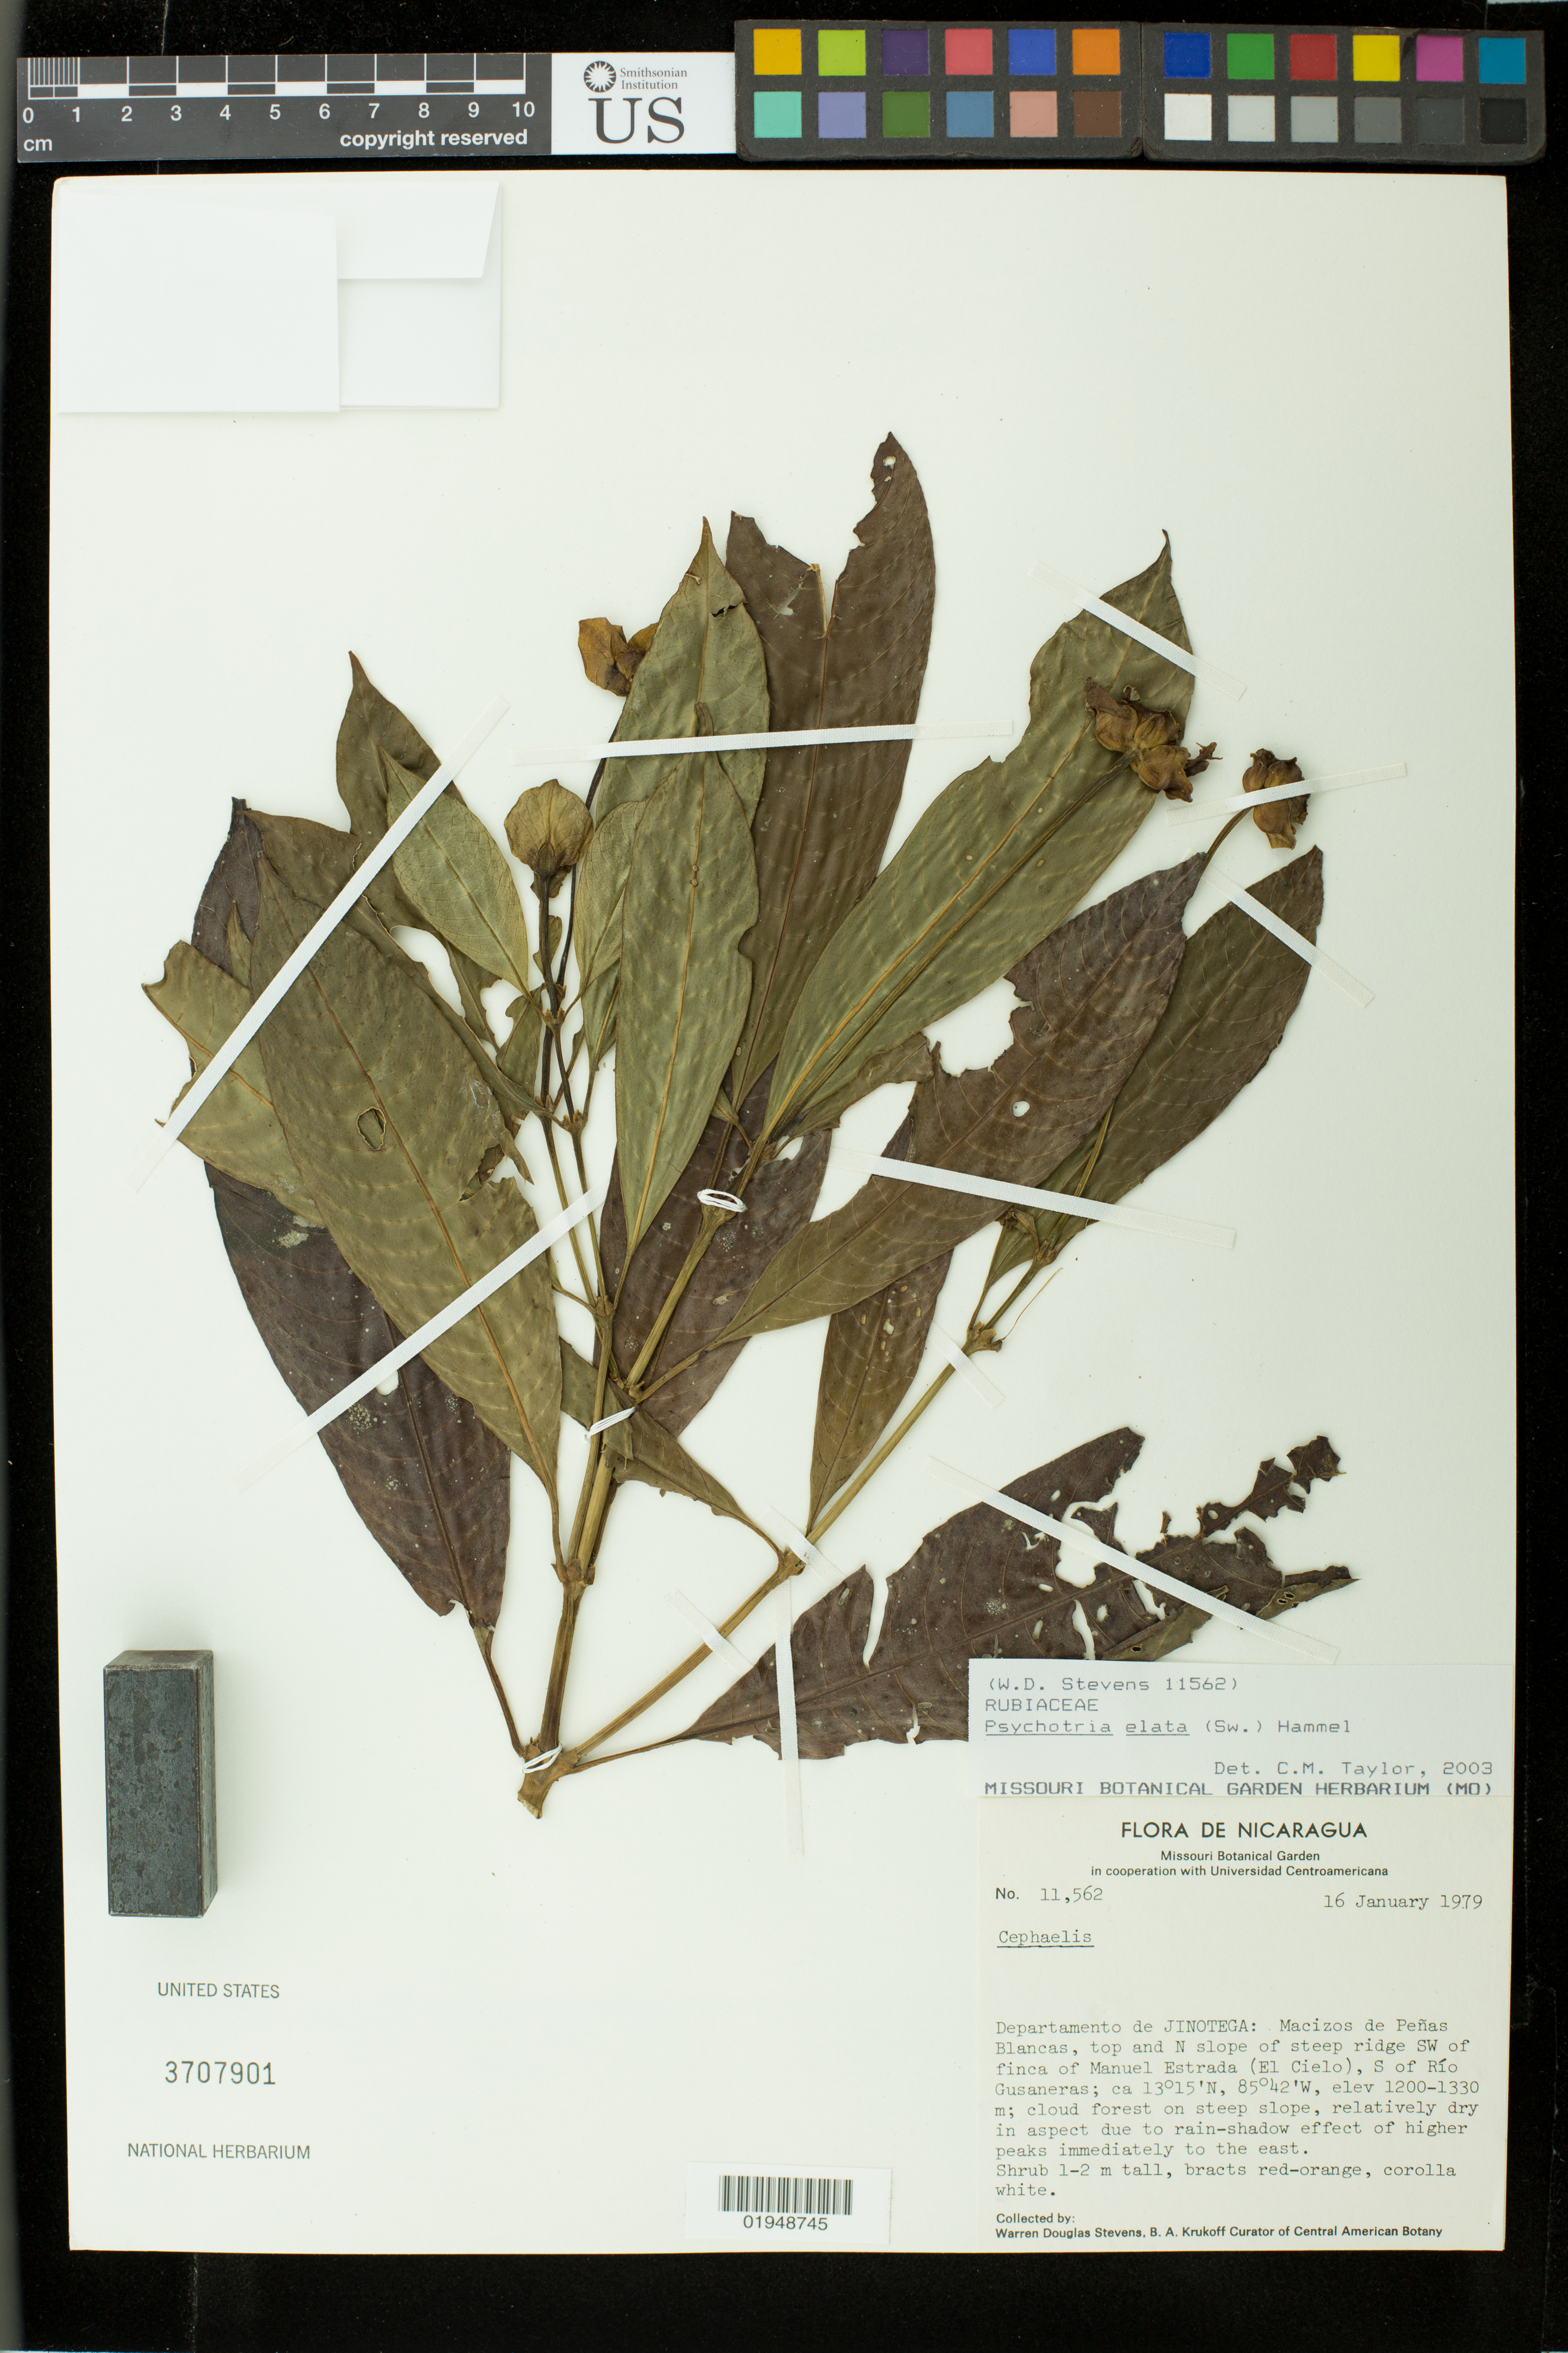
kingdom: Plantae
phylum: Tracheophyta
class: Magnoliopsida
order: Gentianales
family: Rubiaceae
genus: Psychotria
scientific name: Psychotria elata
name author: (Sw.) Hammel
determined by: Taylor, Charlotte M.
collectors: W. D. Stevens & B. A. Krukoff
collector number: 11562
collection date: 1979-01-16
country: Nicaragua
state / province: Jinotega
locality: Macizos de Peñas Blancas, top and N slope of steep ridge SW of finca of Manuel Estrada (El Cielo), S of Río Gusaneras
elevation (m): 1200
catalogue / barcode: US 3707901